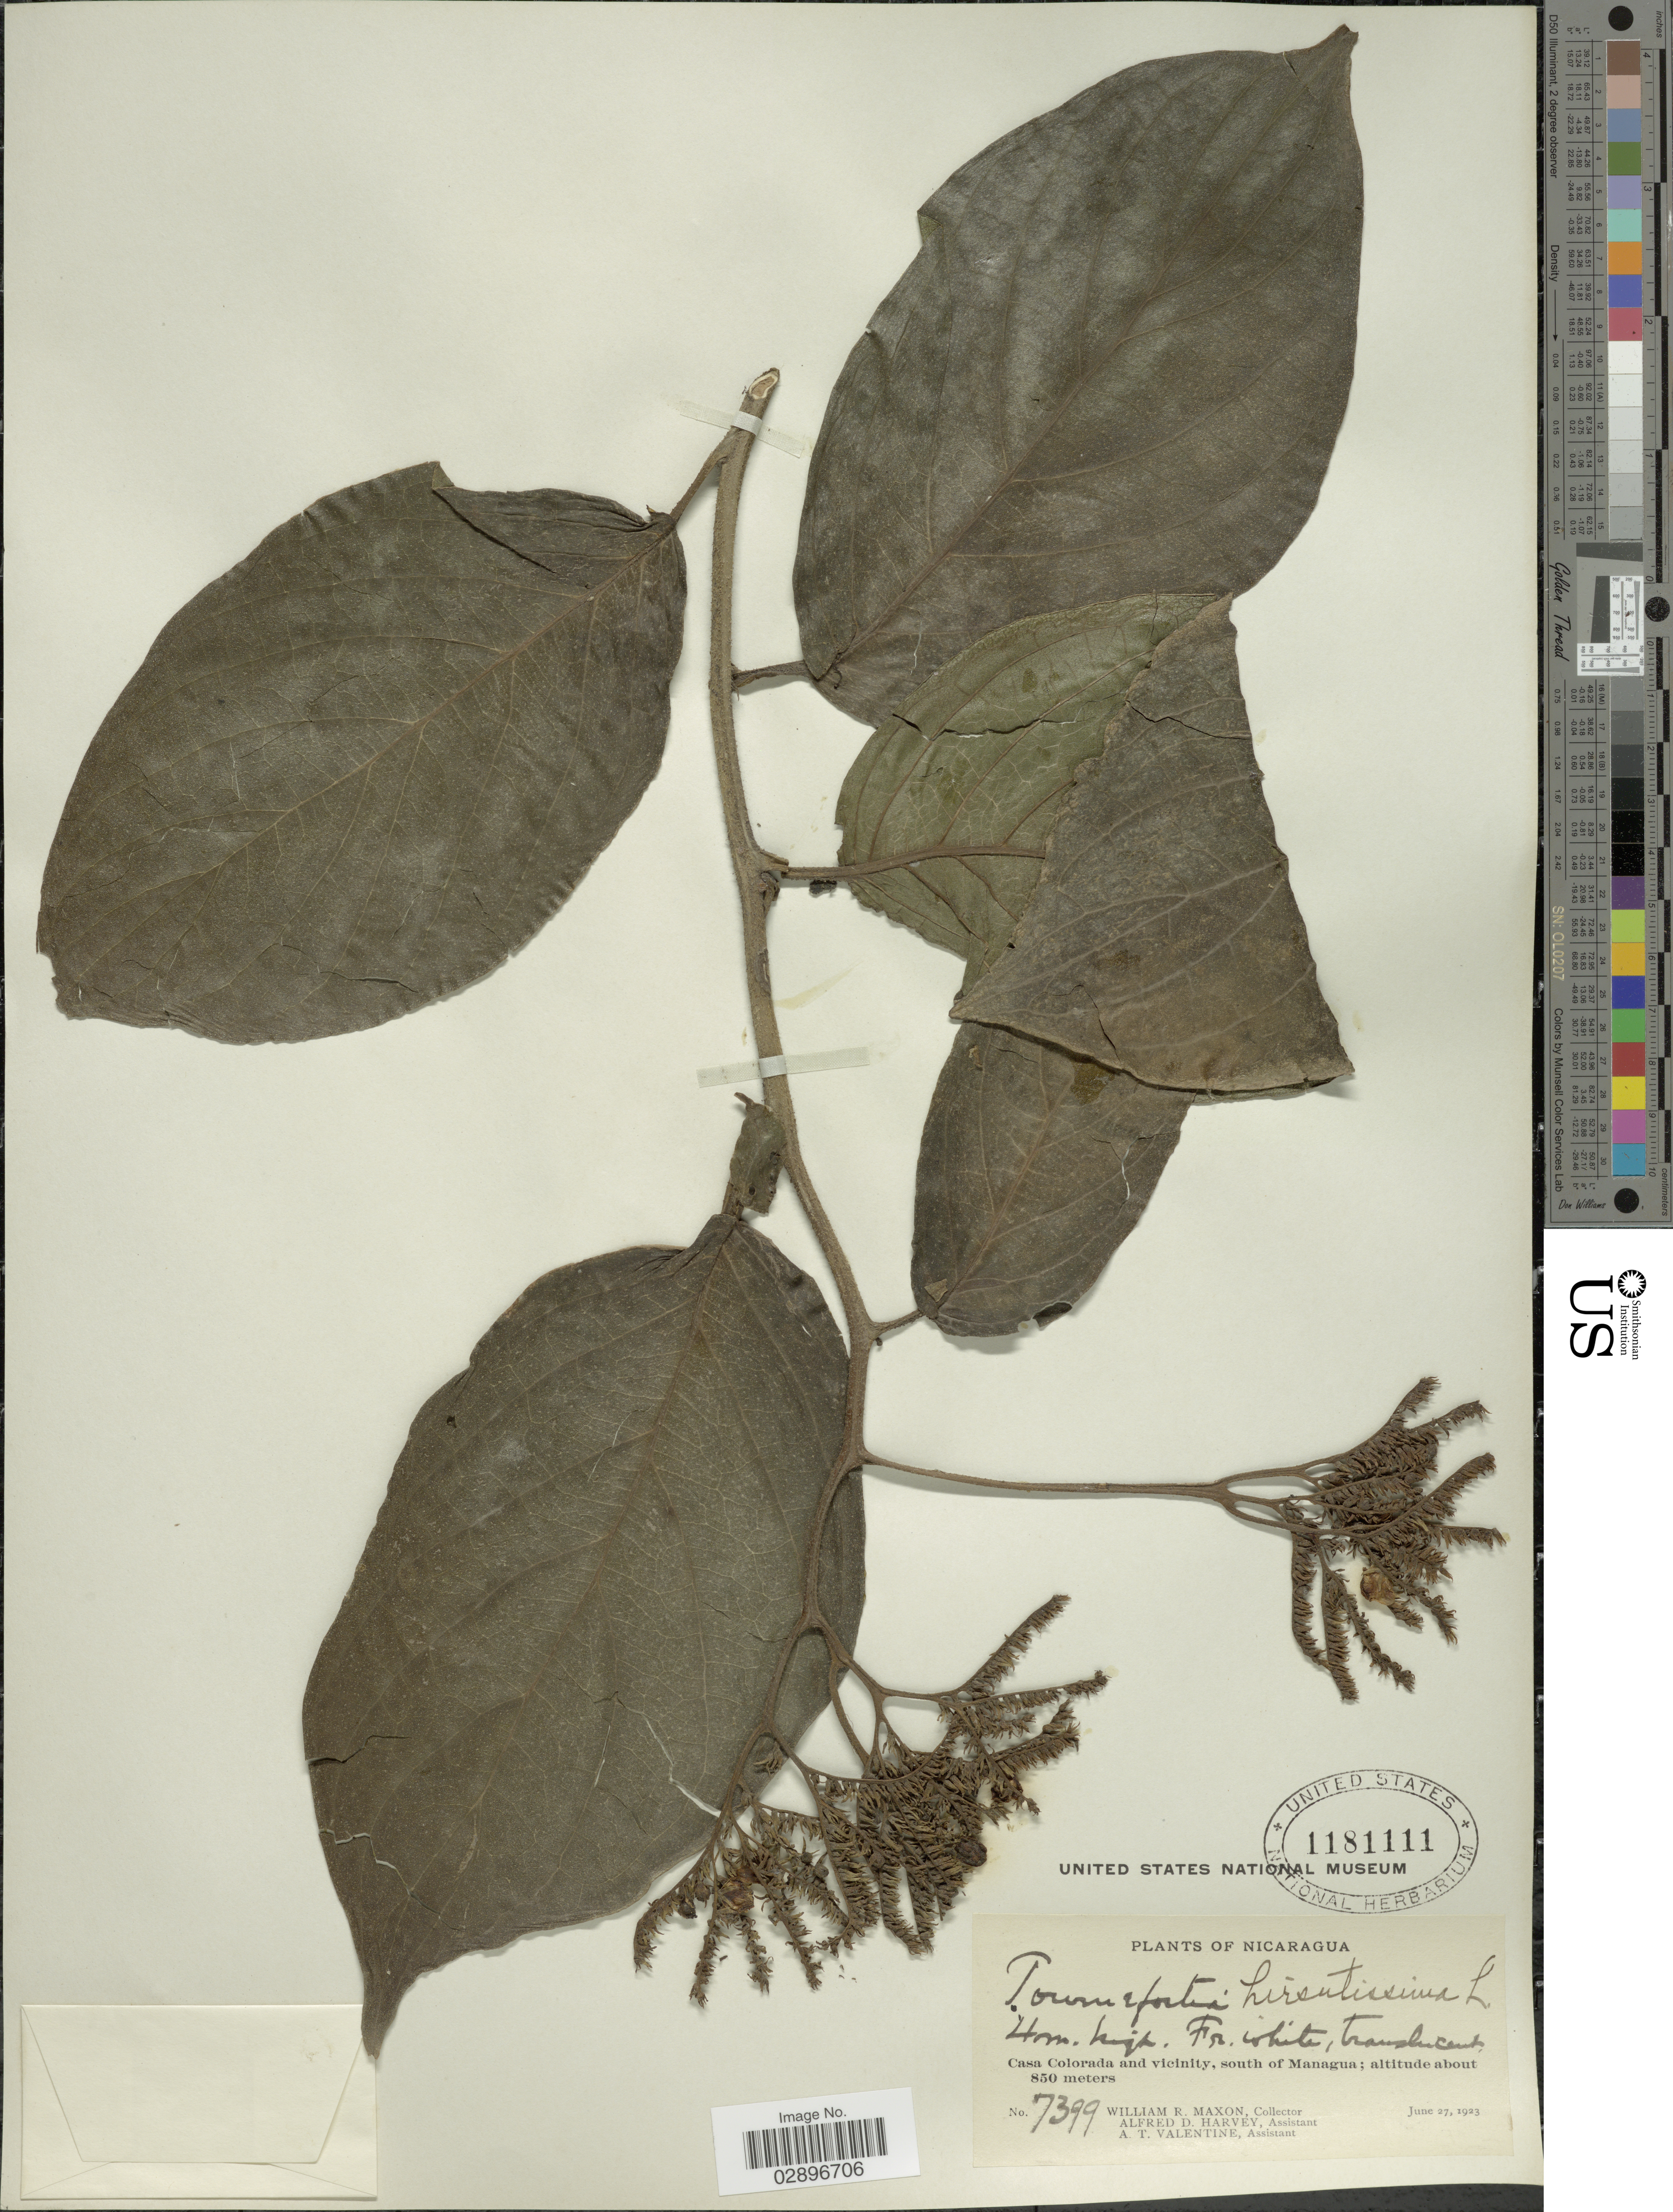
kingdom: Plantae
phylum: Tracheophyta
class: Magnoliopsida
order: Boraginales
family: Heliotropiaceae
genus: Tournefortia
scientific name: Tournefortia hirsutissima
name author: L.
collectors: W. R. Maxon, A. D. Harvey & A. Valentine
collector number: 7399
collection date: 1923-06-27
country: Nicaragua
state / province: Managua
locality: Casa Colorada and vicinity, south of Managua.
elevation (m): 850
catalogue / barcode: US 1181111